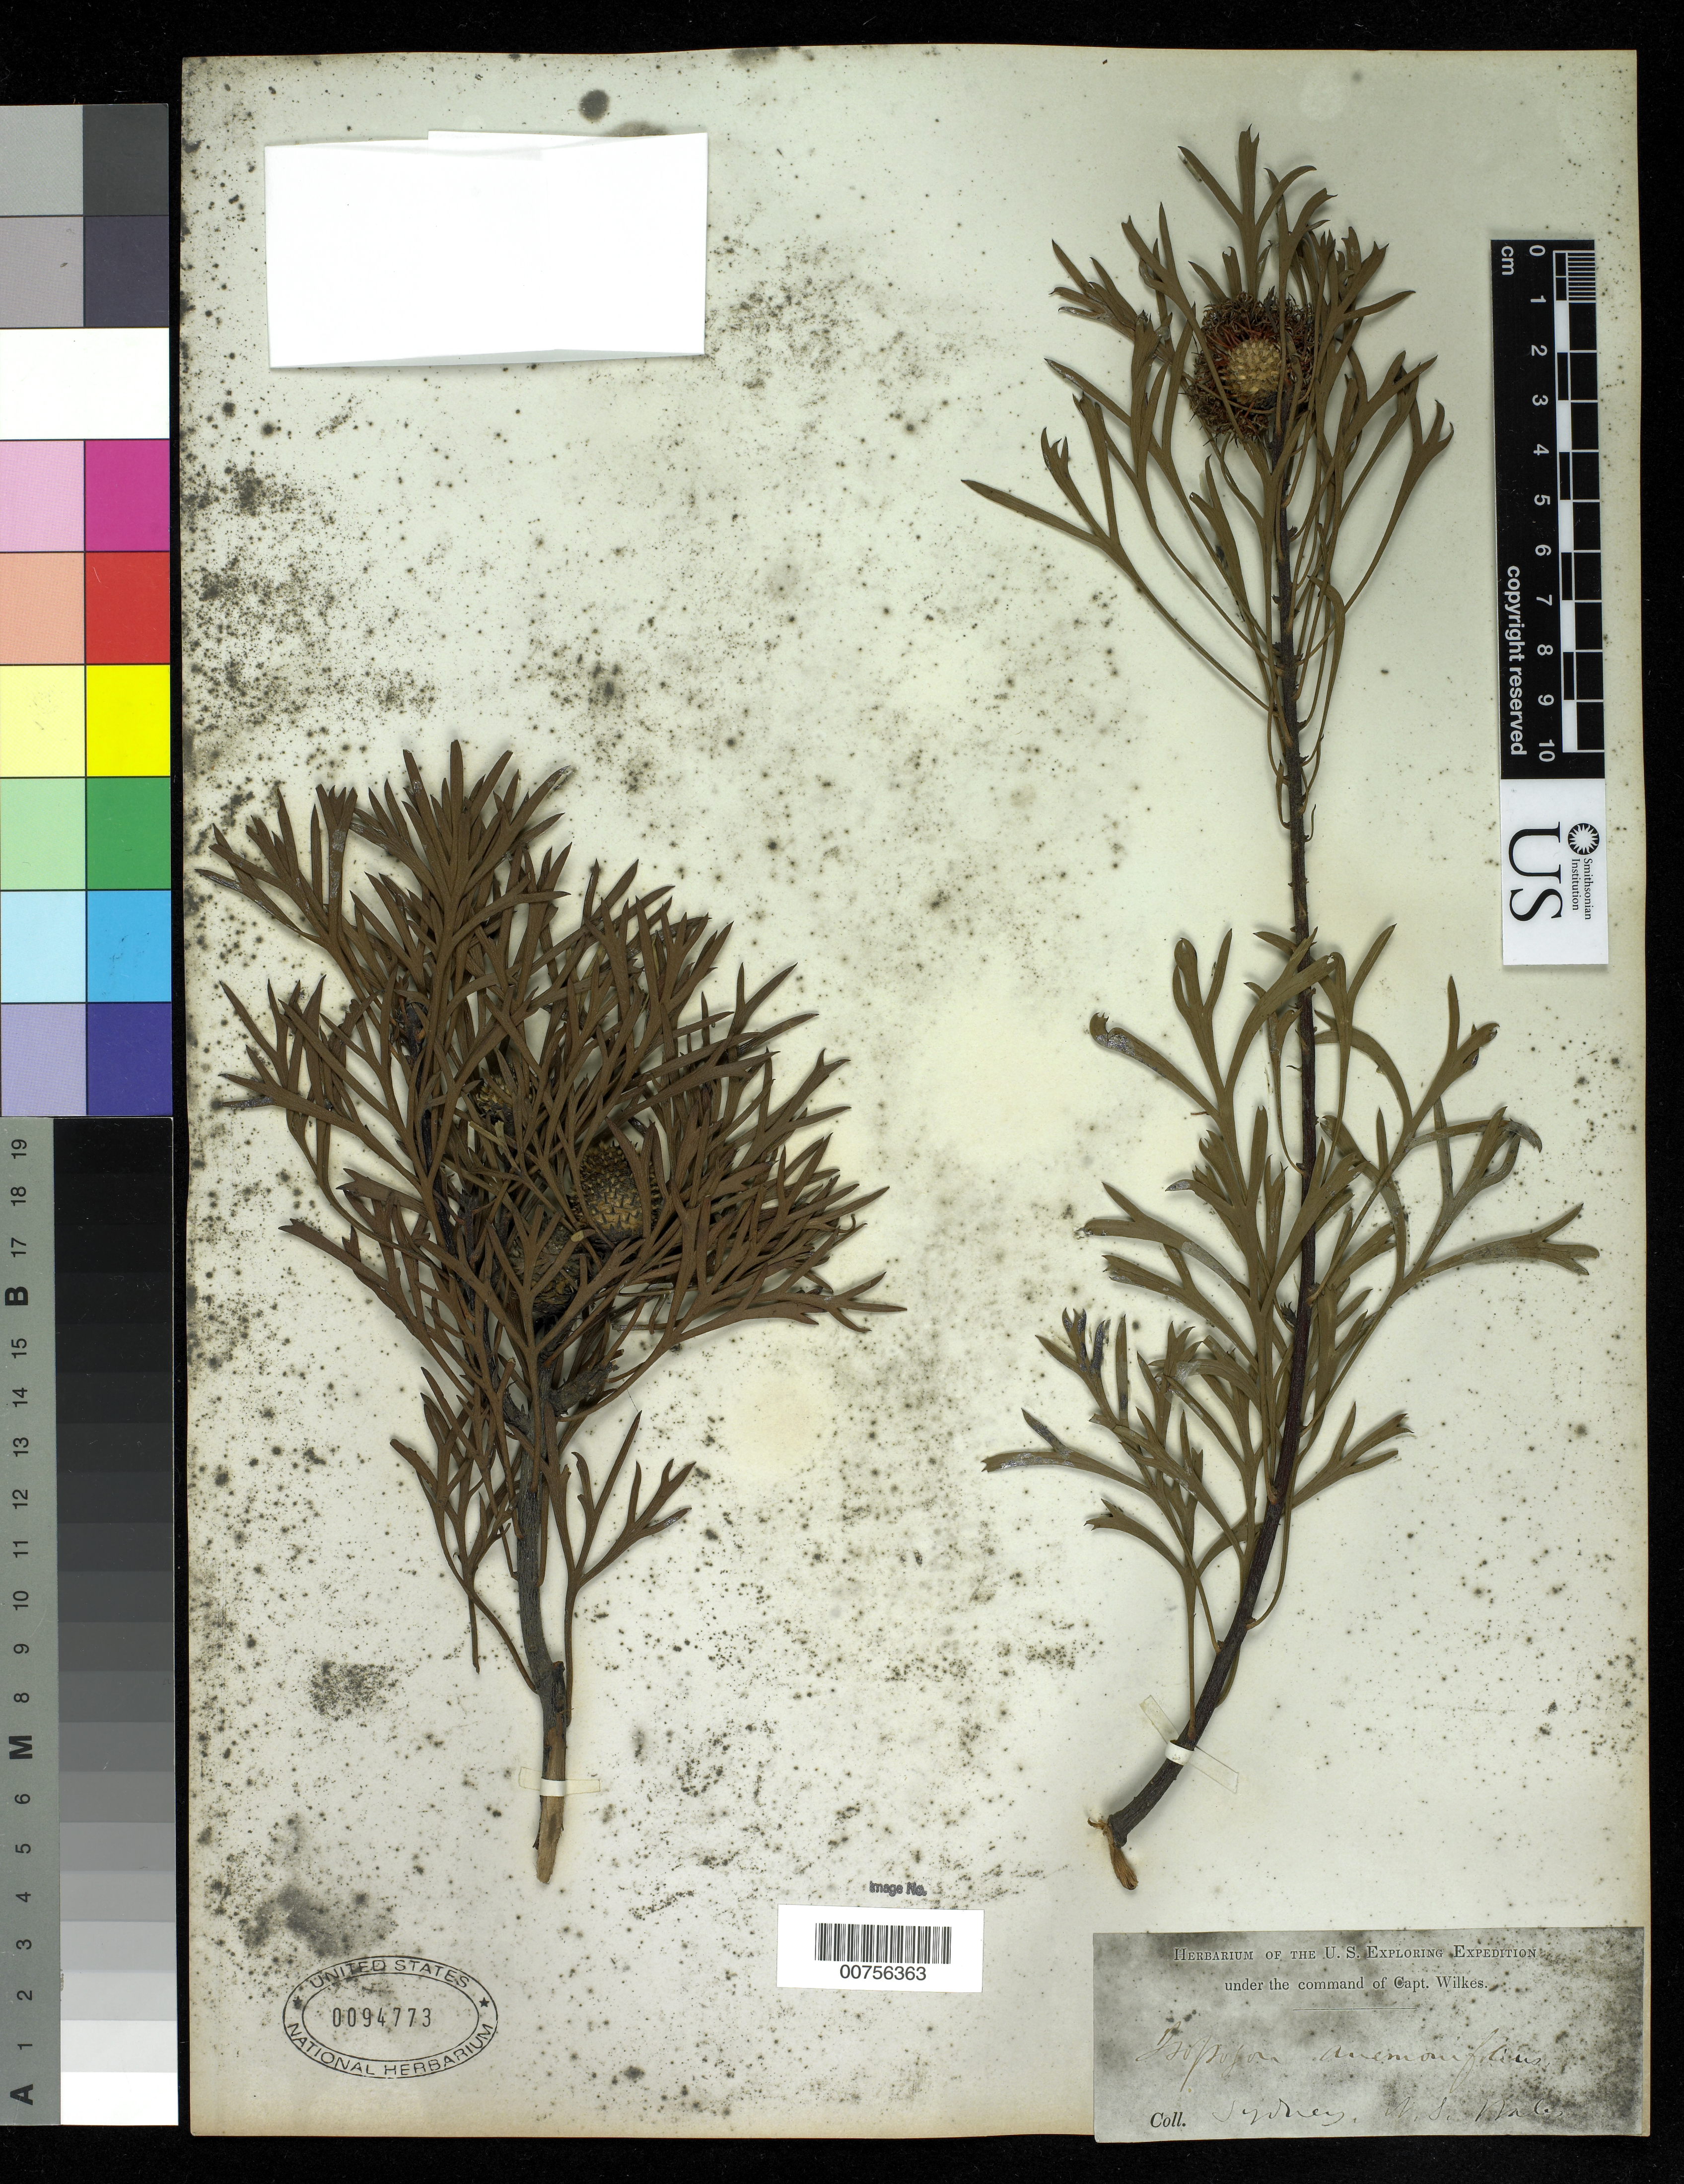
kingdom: Plantae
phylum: Tracheophyta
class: Magnoliopsida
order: Proteales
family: Proteaceae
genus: Isopogon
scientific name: Isopogon anemonifolius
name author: (Salisb.) Knight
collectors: Wilkes Explor. Exped.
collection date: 1838/1842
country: Australia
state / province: New South Wales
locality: Sydney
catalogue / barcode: US 94773